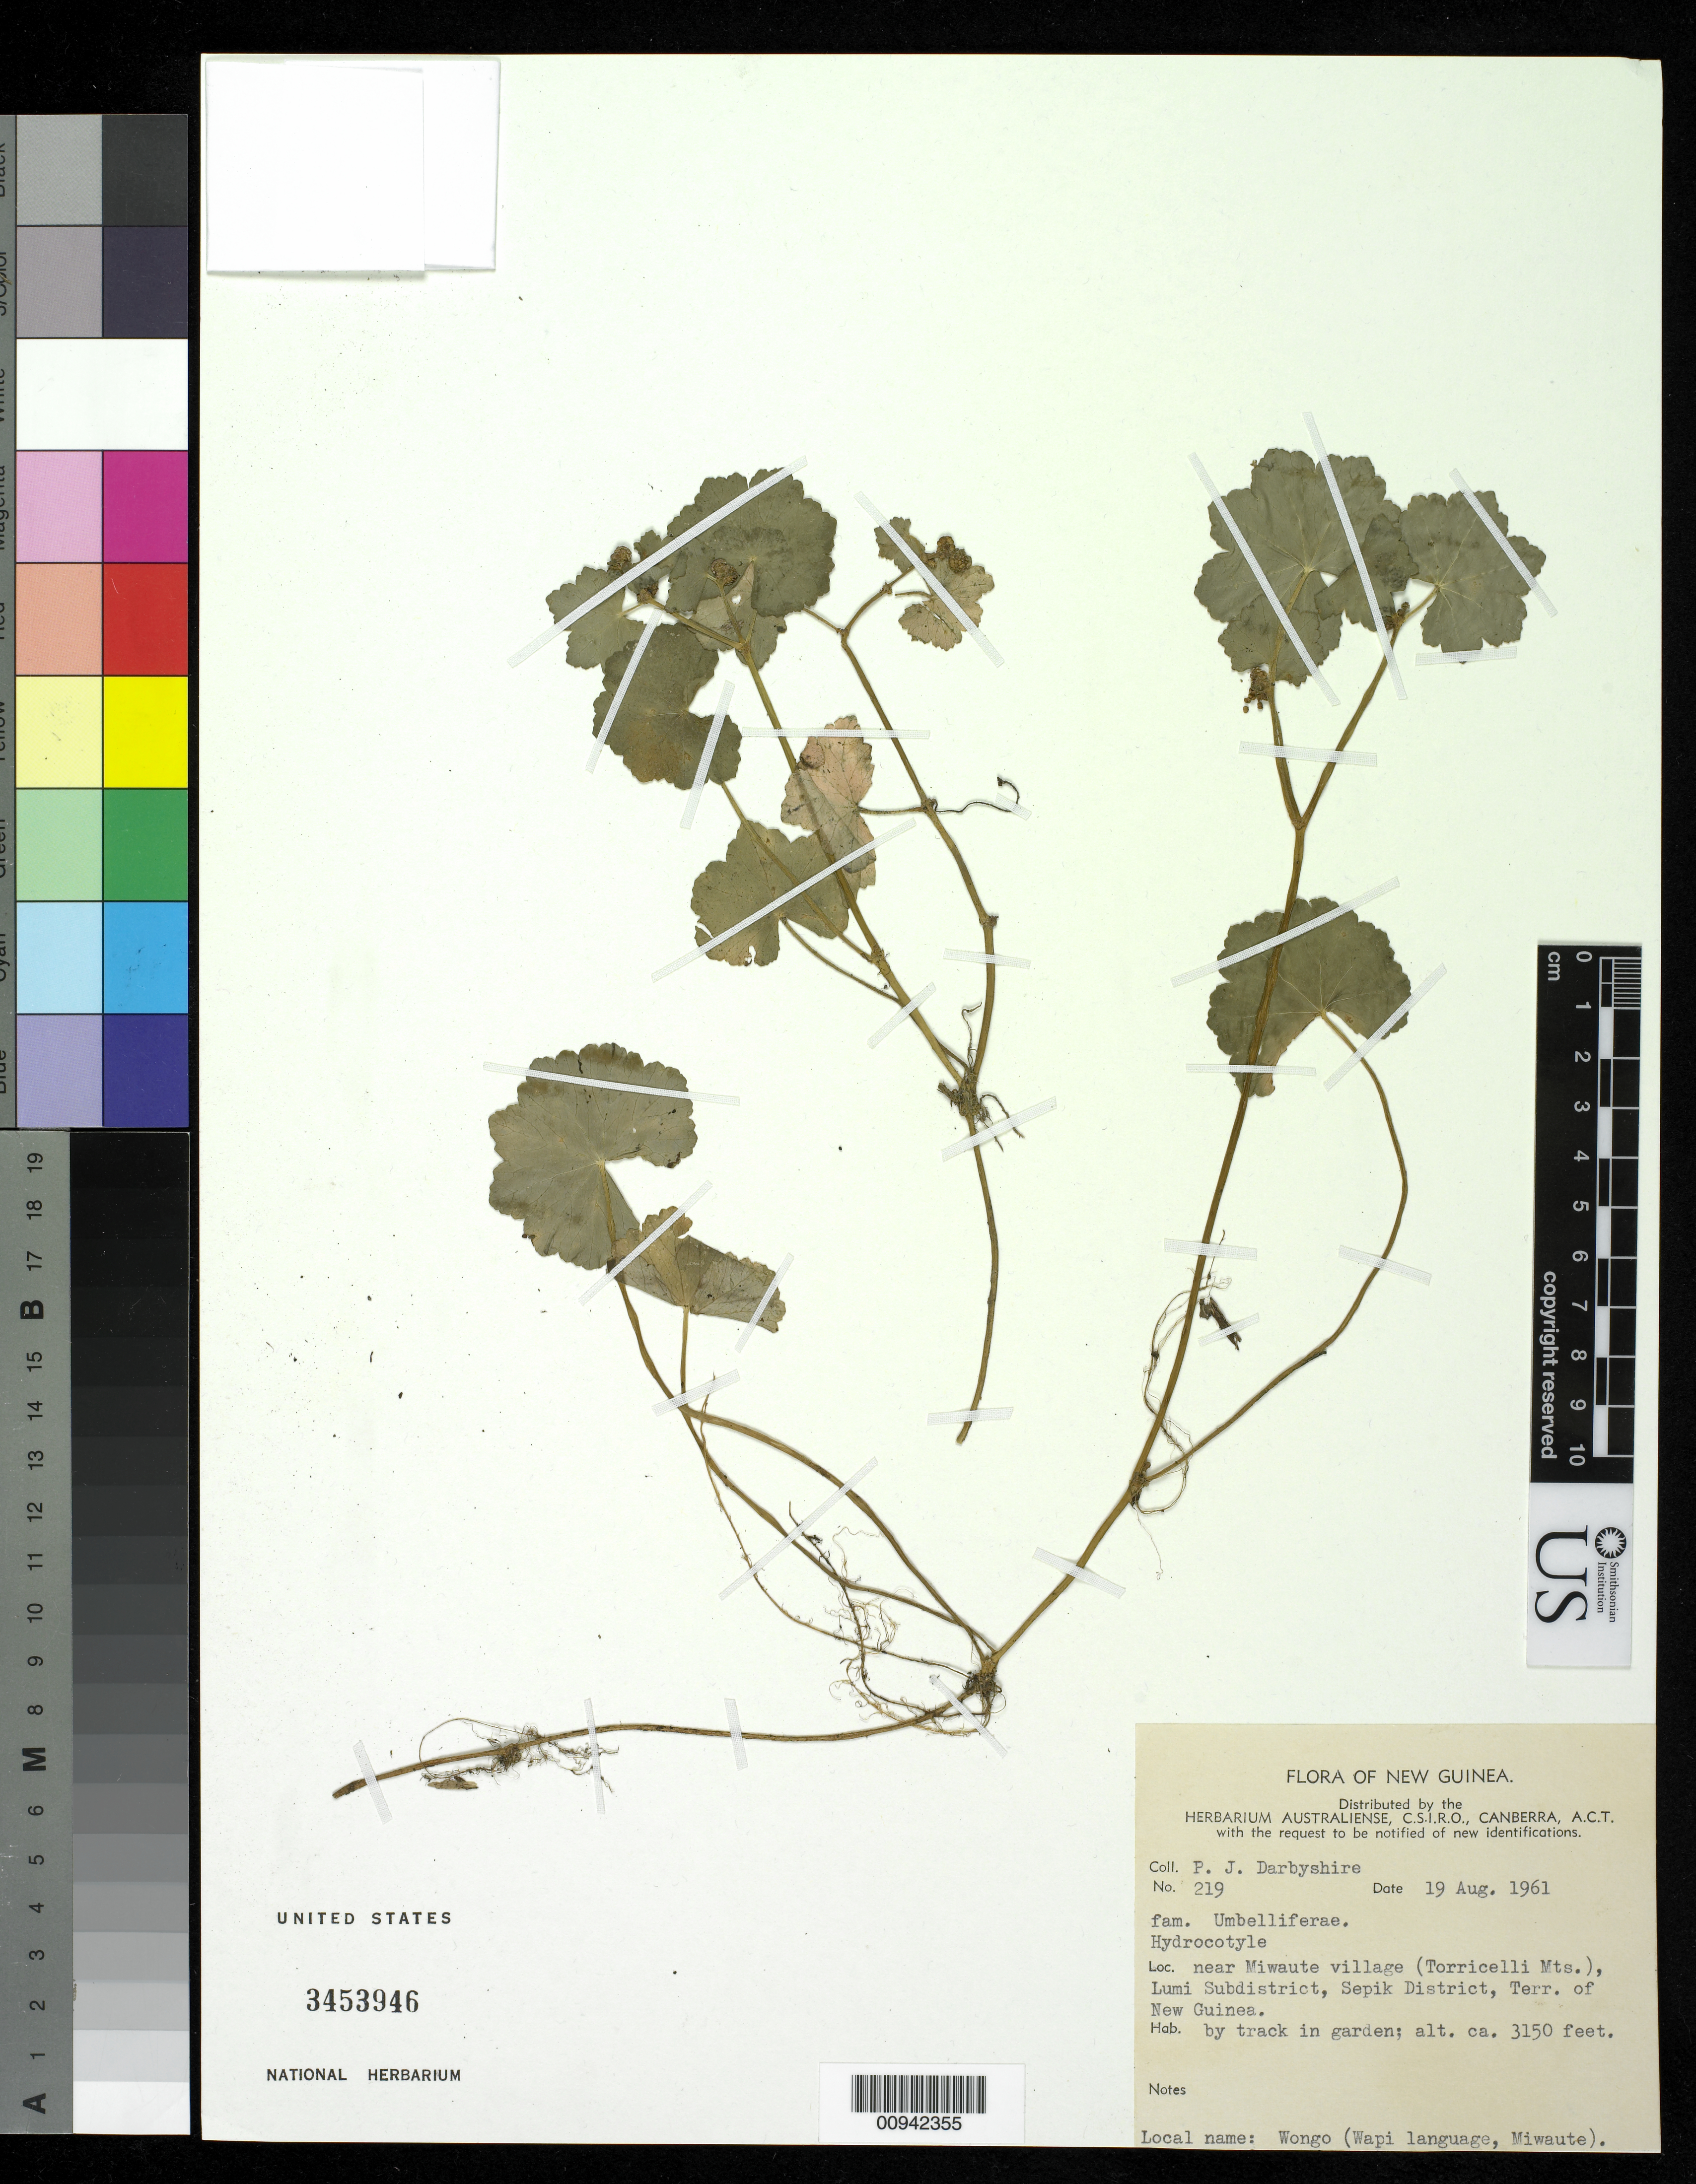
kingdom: Plantae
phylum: Tracheophyta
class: Magnoliopsida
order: Apiales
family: Araliaceae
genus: Hydrocotyle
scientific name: Hydrocotyle sp.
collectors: P. Darbyshire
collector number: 219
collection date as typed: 19 Aug 1961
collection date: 1961-08-19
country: Papua New Guinea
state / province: Sandaun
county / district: Lumi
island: New Guinea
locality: Near Miwaute village (Torricelli Mts.) Lumi Subdistrict, Sepik District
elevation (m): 960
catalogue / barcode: US 3453946